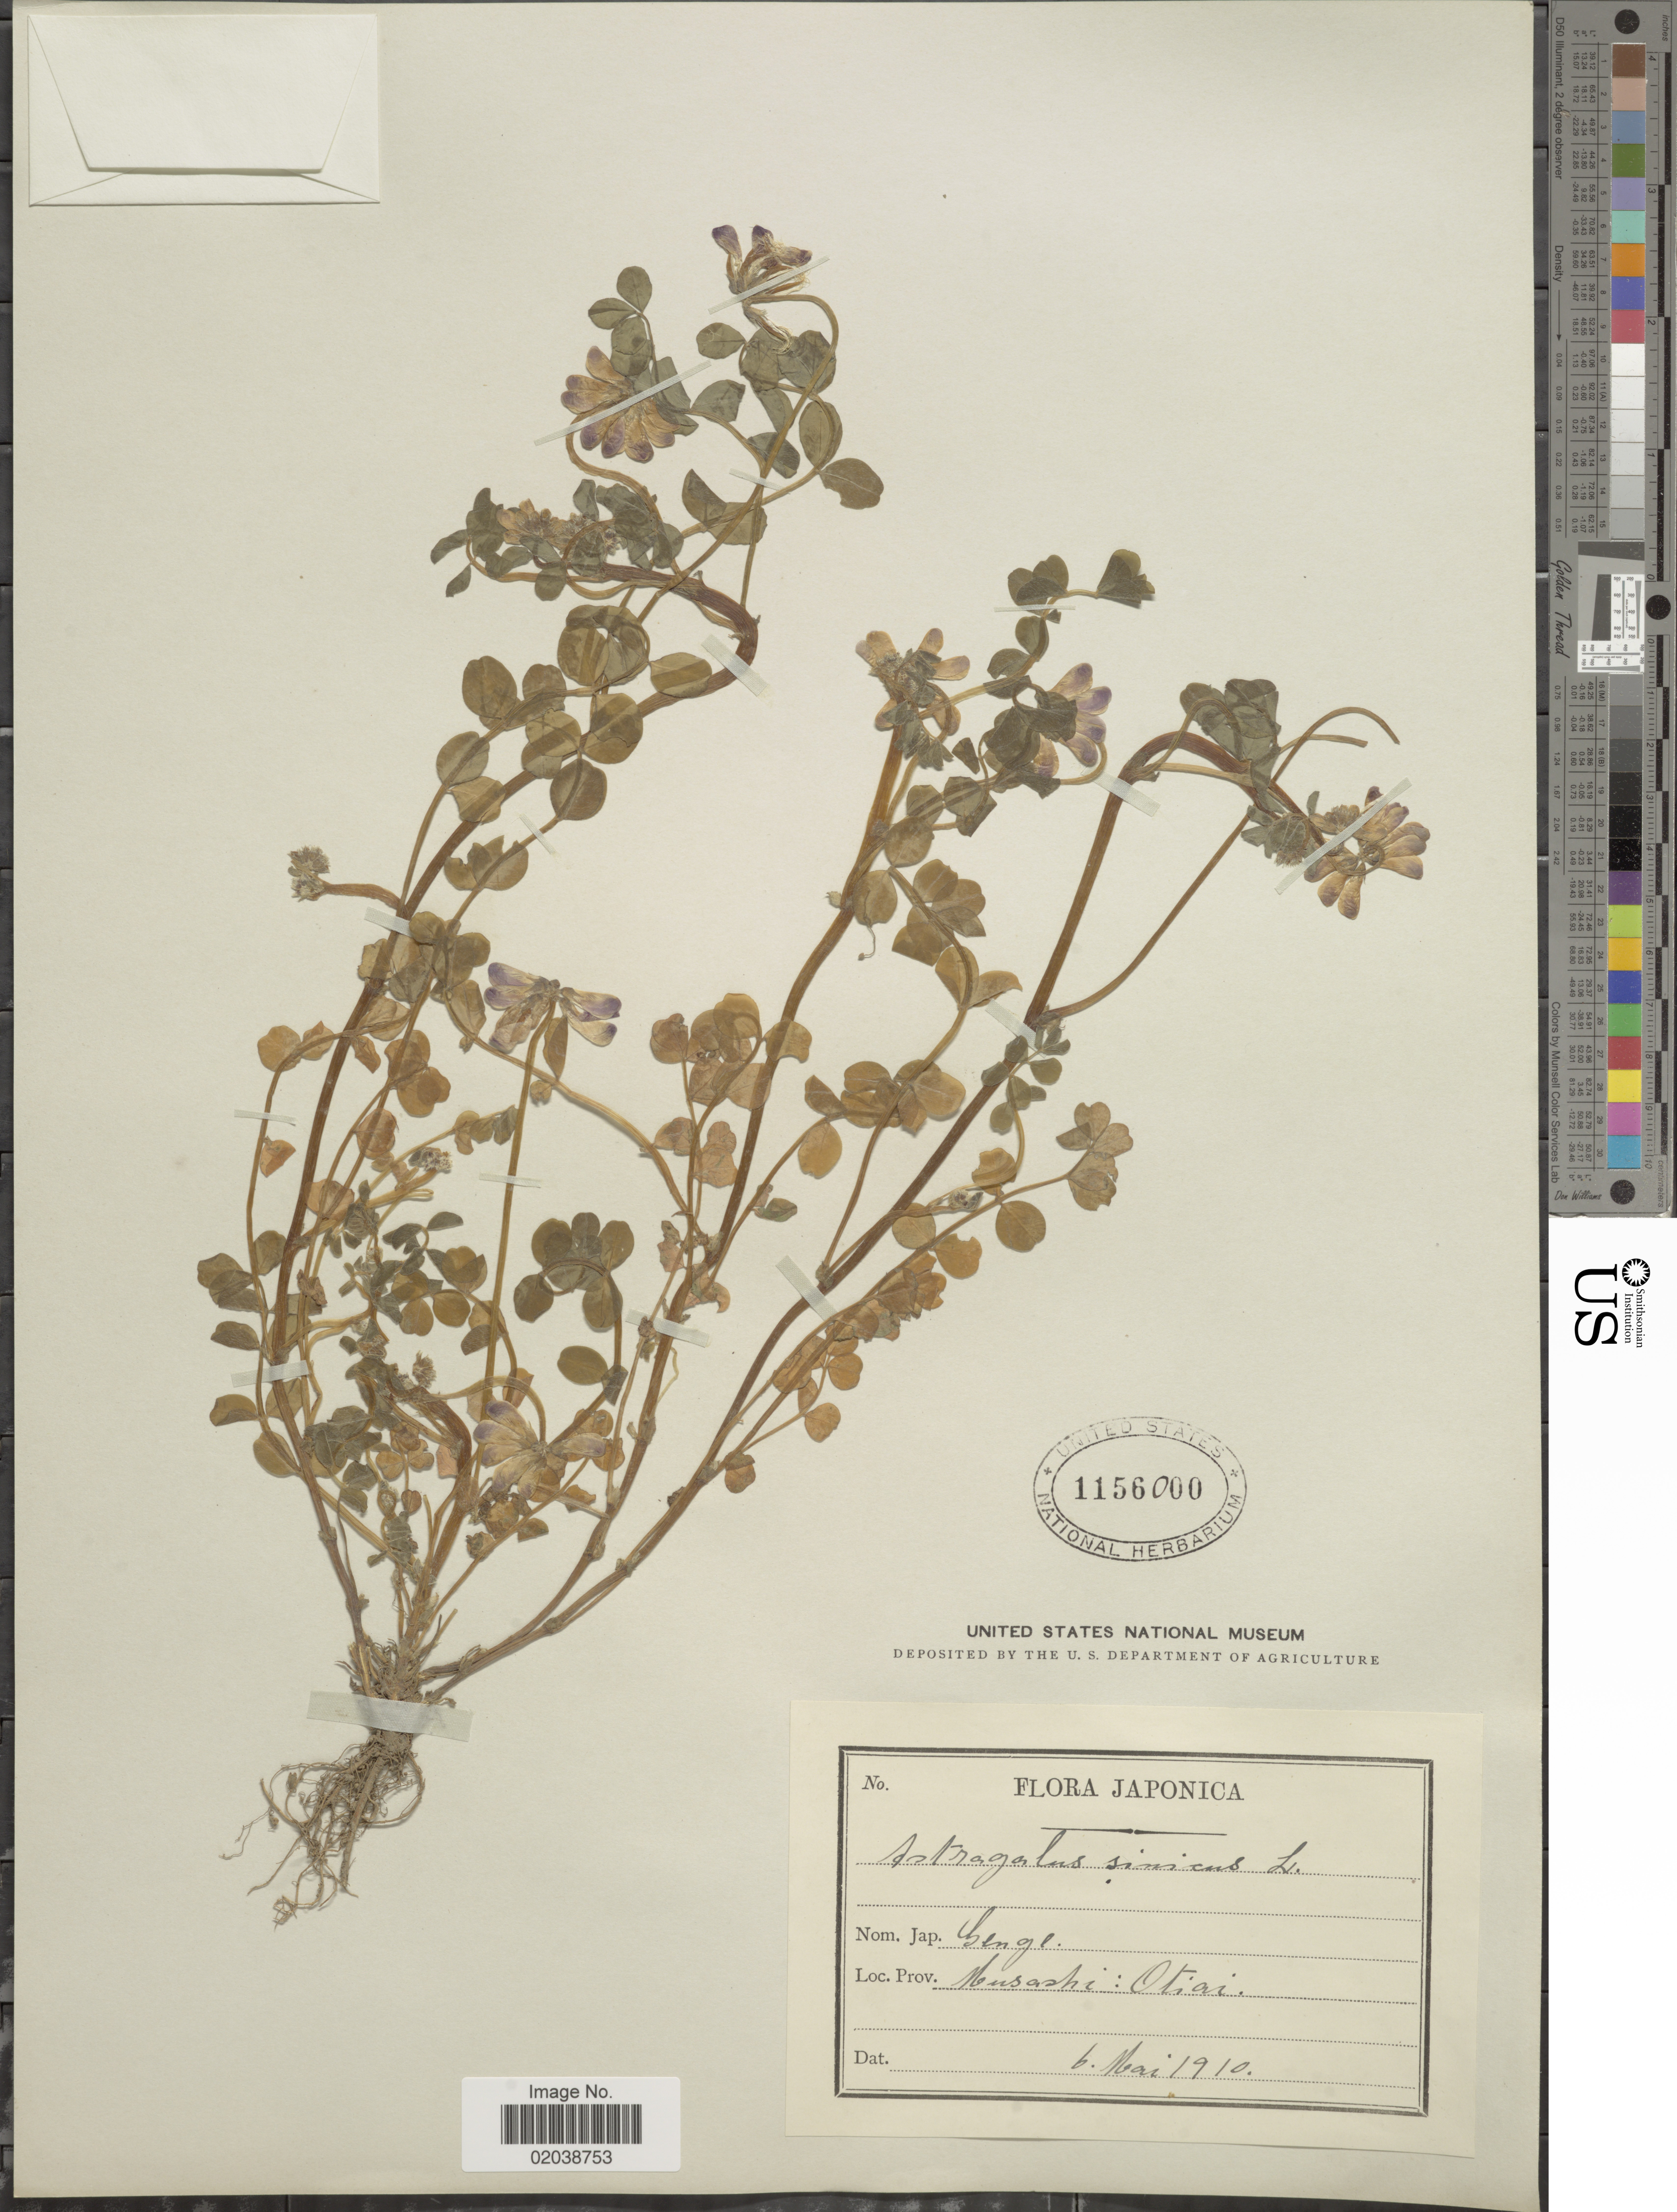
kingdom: Plantae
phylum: Tracheophyta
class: Magnoliopsida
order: Fabales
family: Fabaceae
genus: Astragalus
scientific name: Astragalus sinicus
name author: L.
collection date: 1910-05-06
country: Japan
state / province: Tokyo, Federal City of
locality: Musashi: Otiai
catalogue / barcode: US 1156000